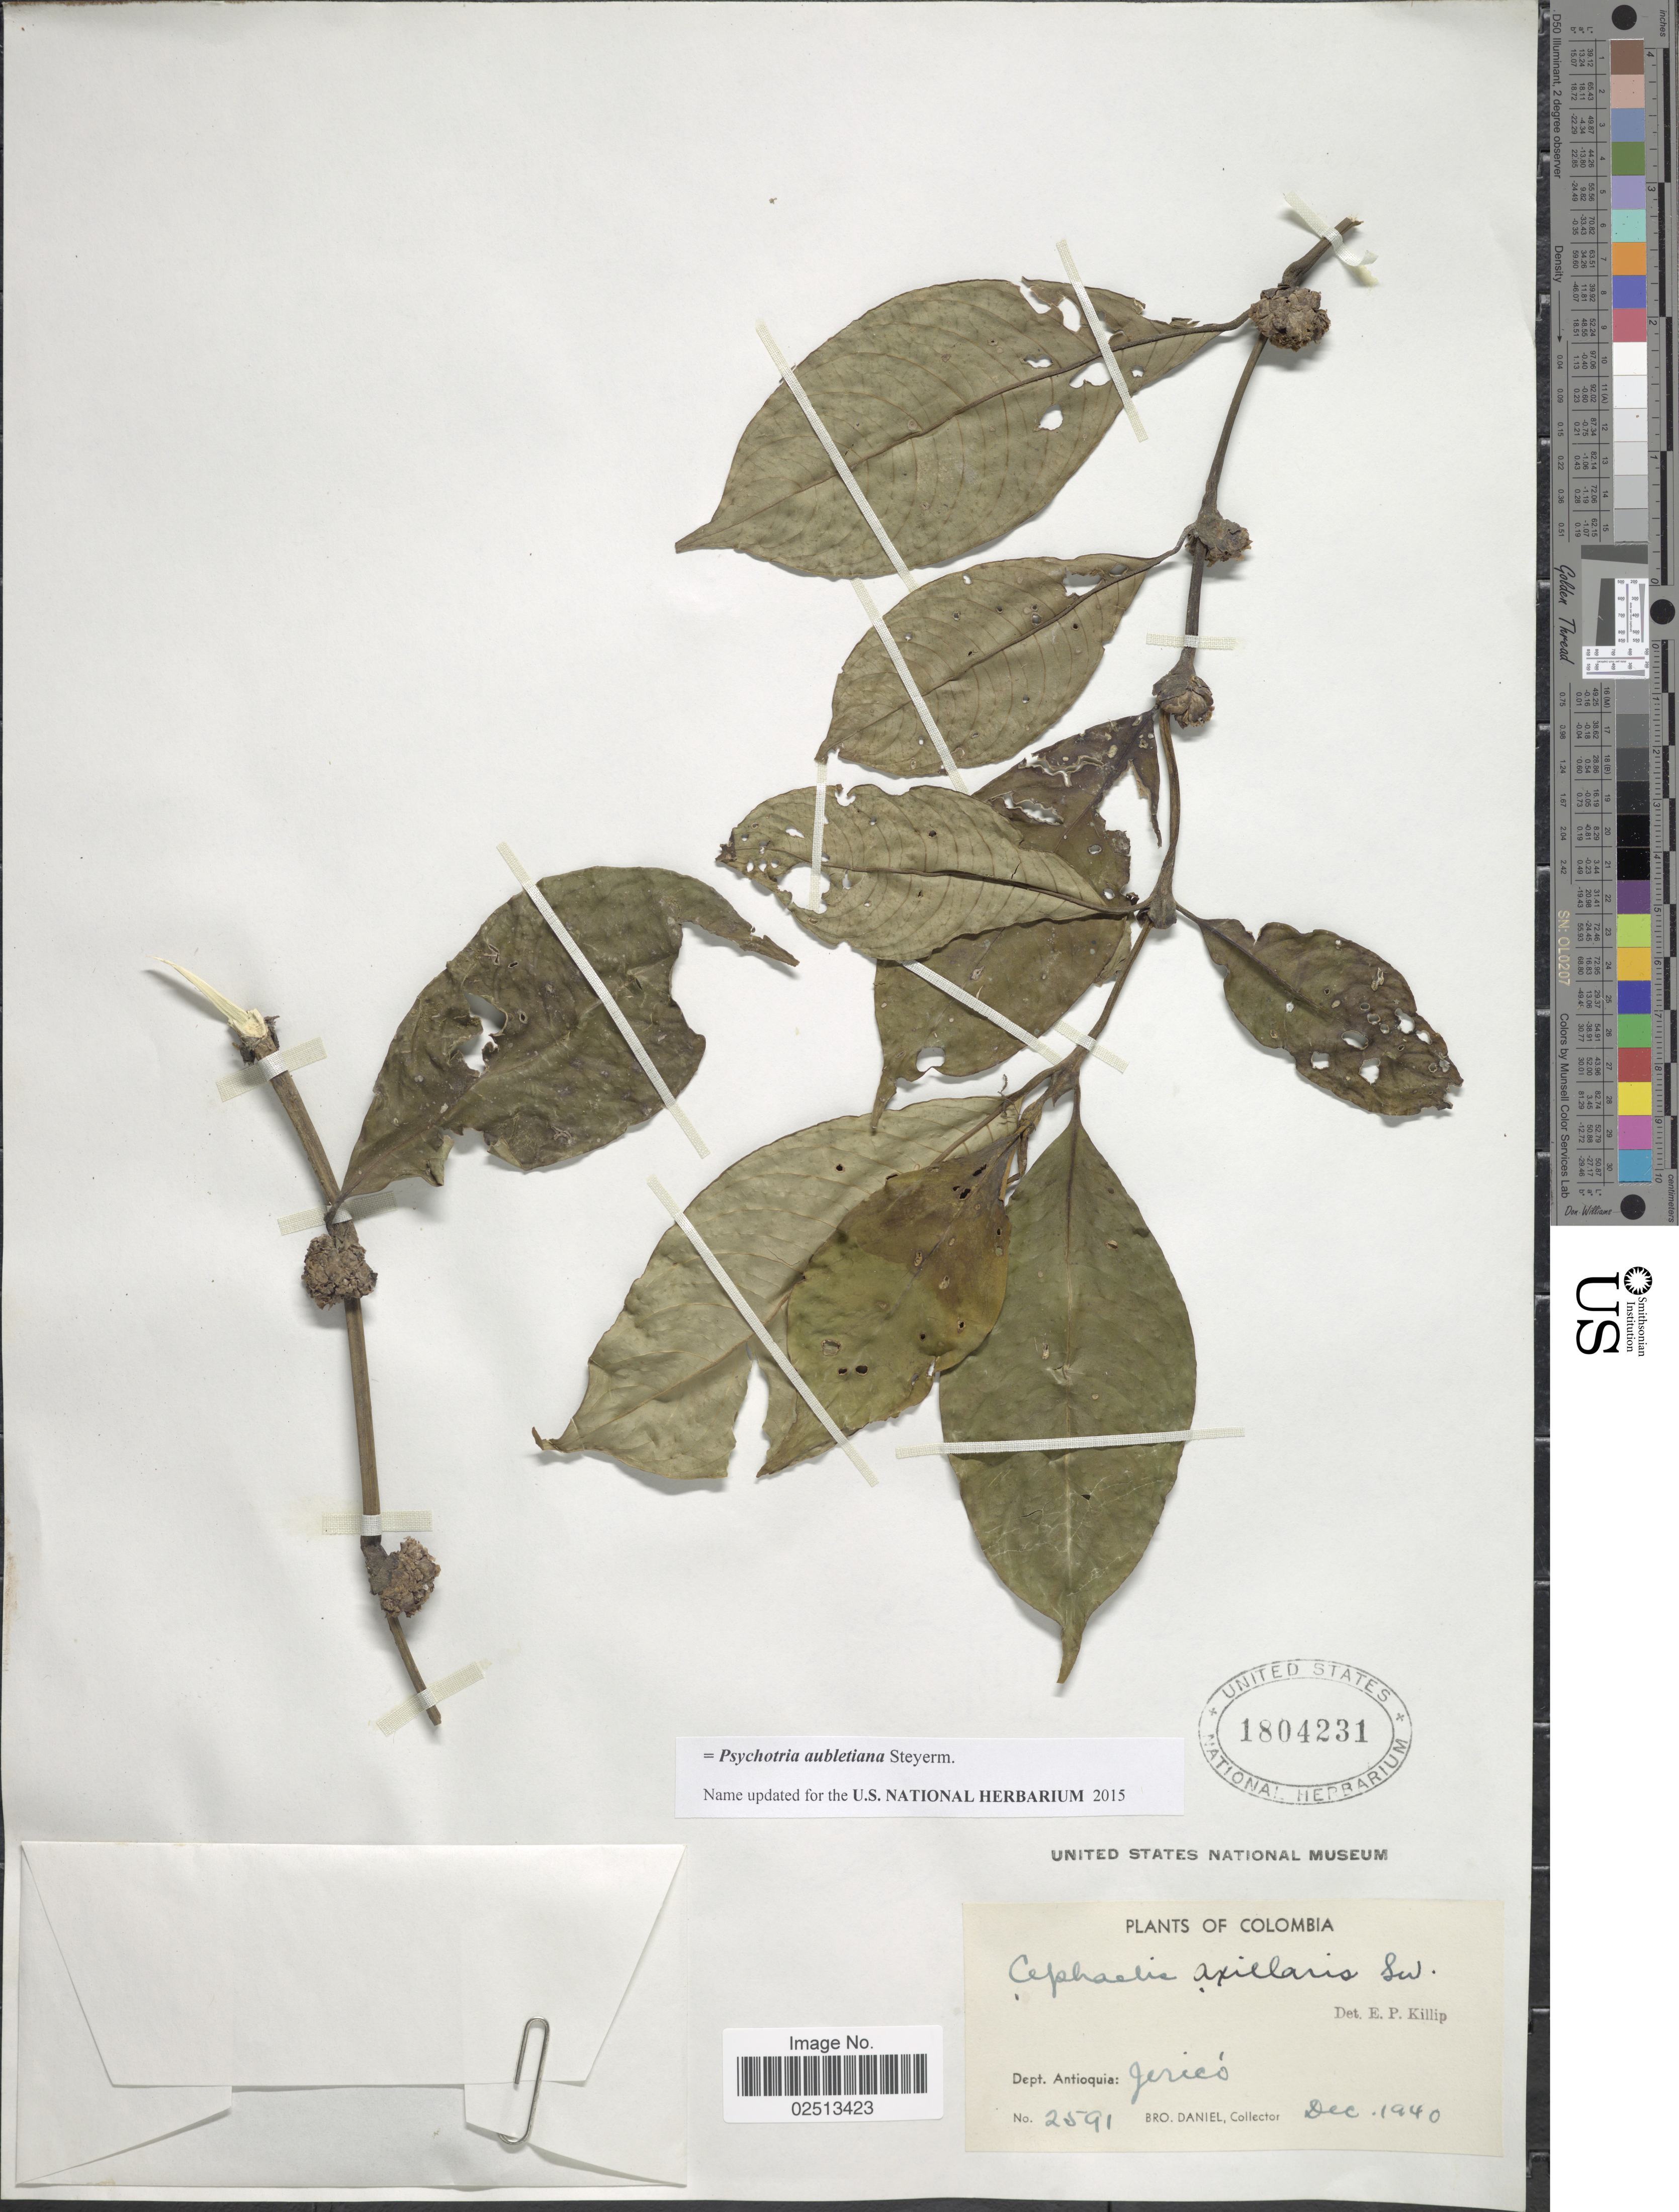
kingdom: Plantae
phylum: Tracheophyta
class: Magnoliopsida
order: Gentianales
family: Rubiaceae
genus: Psychotria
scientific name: Psychotria aubletiana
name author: Steyerm.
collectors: Bro. Daniel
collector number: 2591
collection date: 1940-12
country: Colombia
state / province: Antioquia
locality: Dept. Antioquia: Jericó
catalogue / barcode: US 1804231